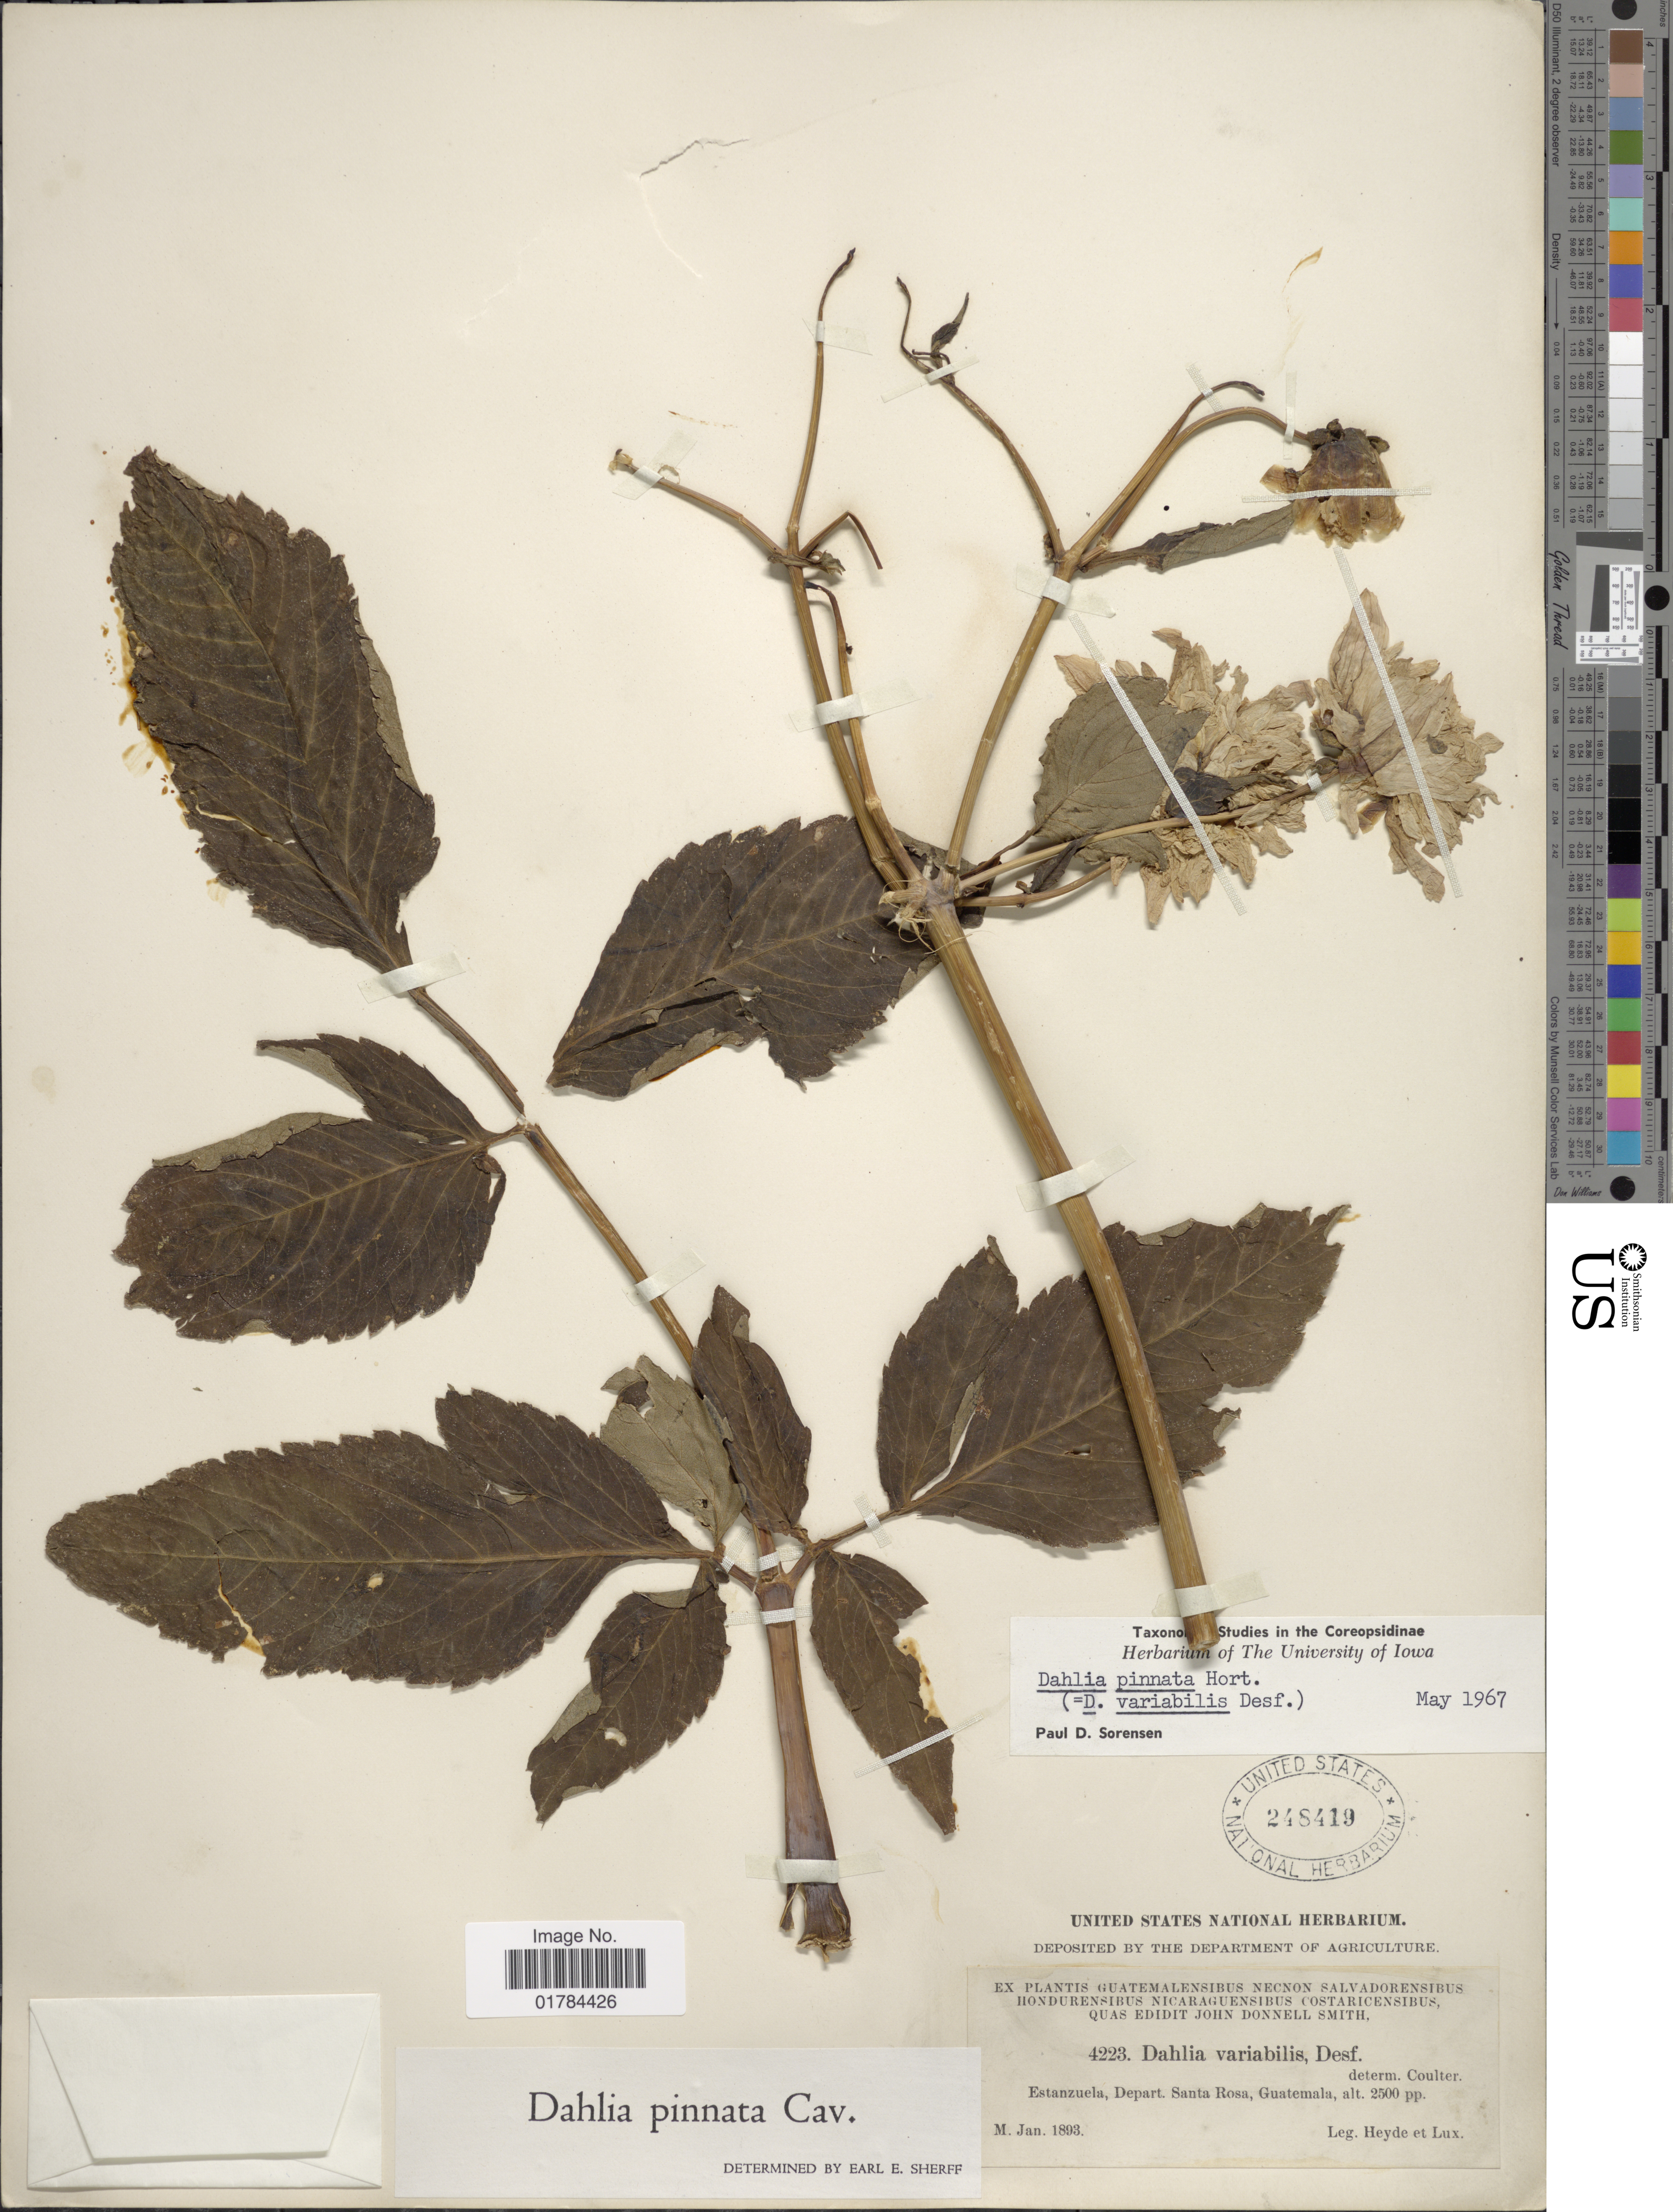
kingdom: Plantae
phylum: Tracheophyta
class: Magnoliopsida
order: Asterales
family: Asteraceae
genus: Dahlia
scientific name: Dahlia pinnata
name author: Cav.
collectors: Heyde & Lux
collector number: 4223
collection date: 1893-01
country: Guatemala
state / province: Santa Rosa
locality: Estanzuela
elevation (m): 762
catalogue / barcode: US 248419